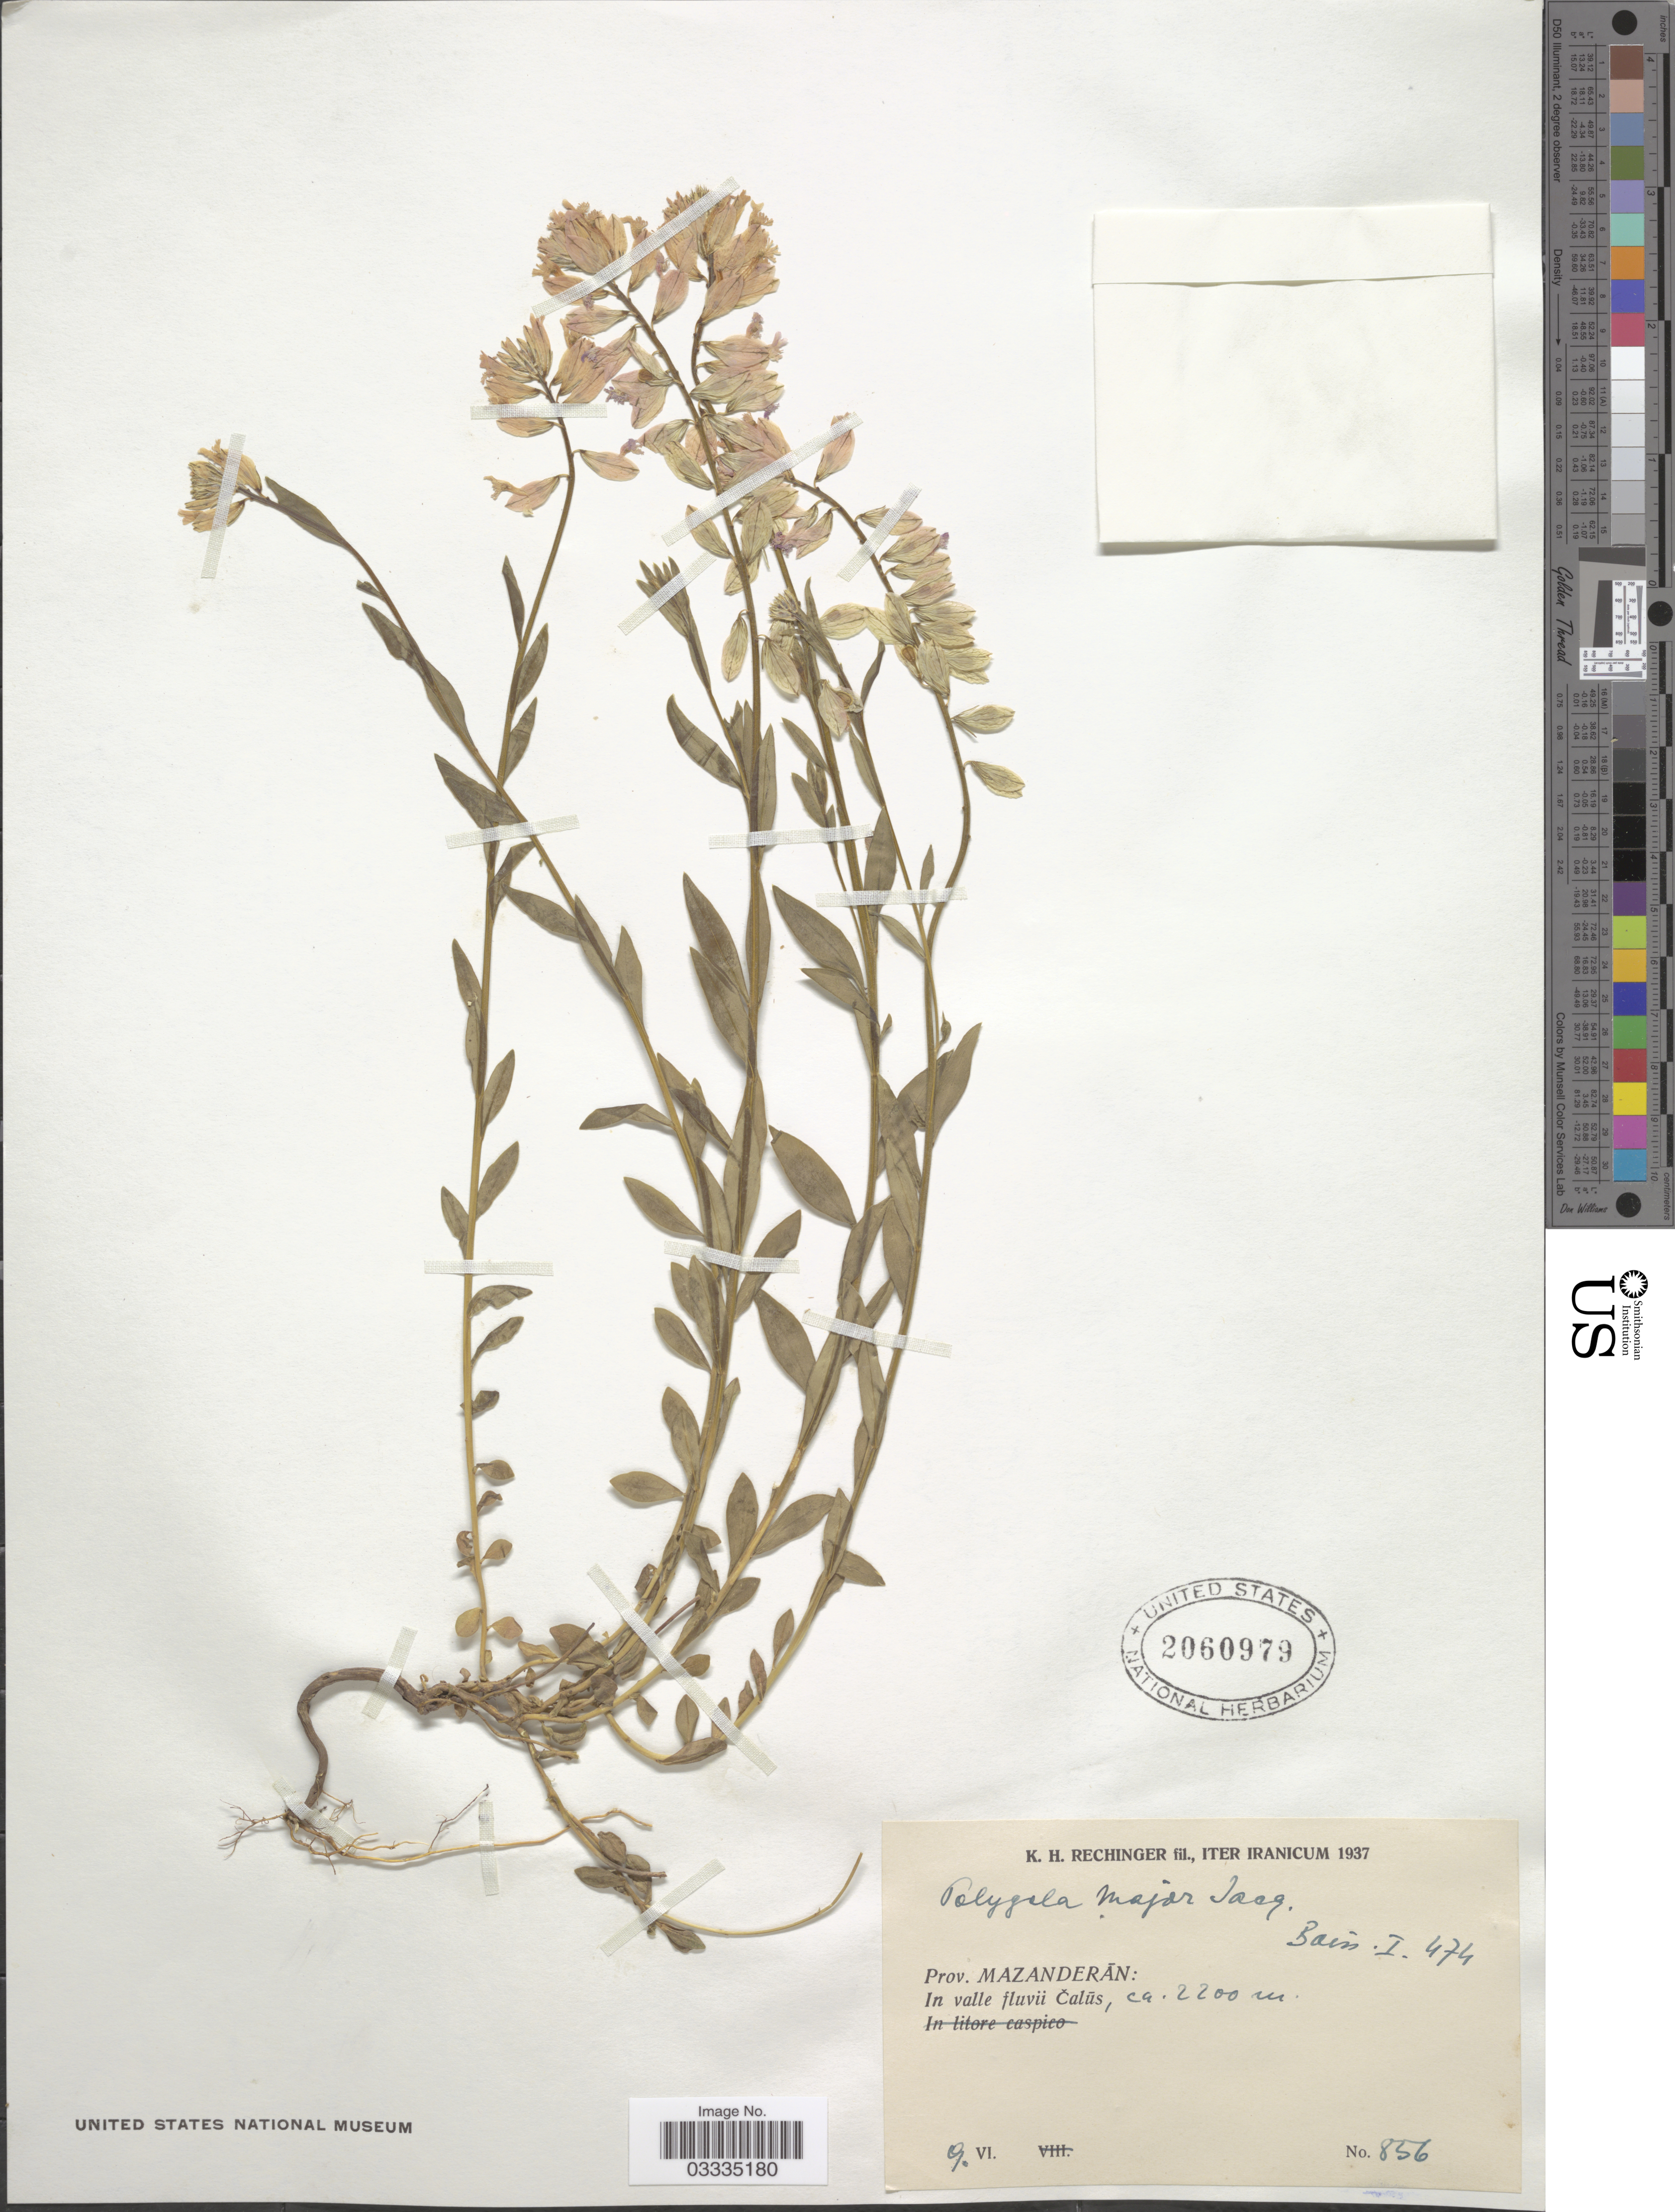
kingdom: Plantae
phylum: Tracheophyta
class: Magnoliopsida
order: Fabales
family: Polygalaceae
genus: Polygala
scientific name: Polygala major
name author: Jacq.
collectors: K. H. Rechinger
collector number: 856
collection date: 1937-06-09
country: Iran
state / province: Mazandaran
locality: Iter Iranicum. Prov. Mazanderān: In valle fluvii Čalūs.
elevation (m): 2200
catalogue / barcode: US 2060979